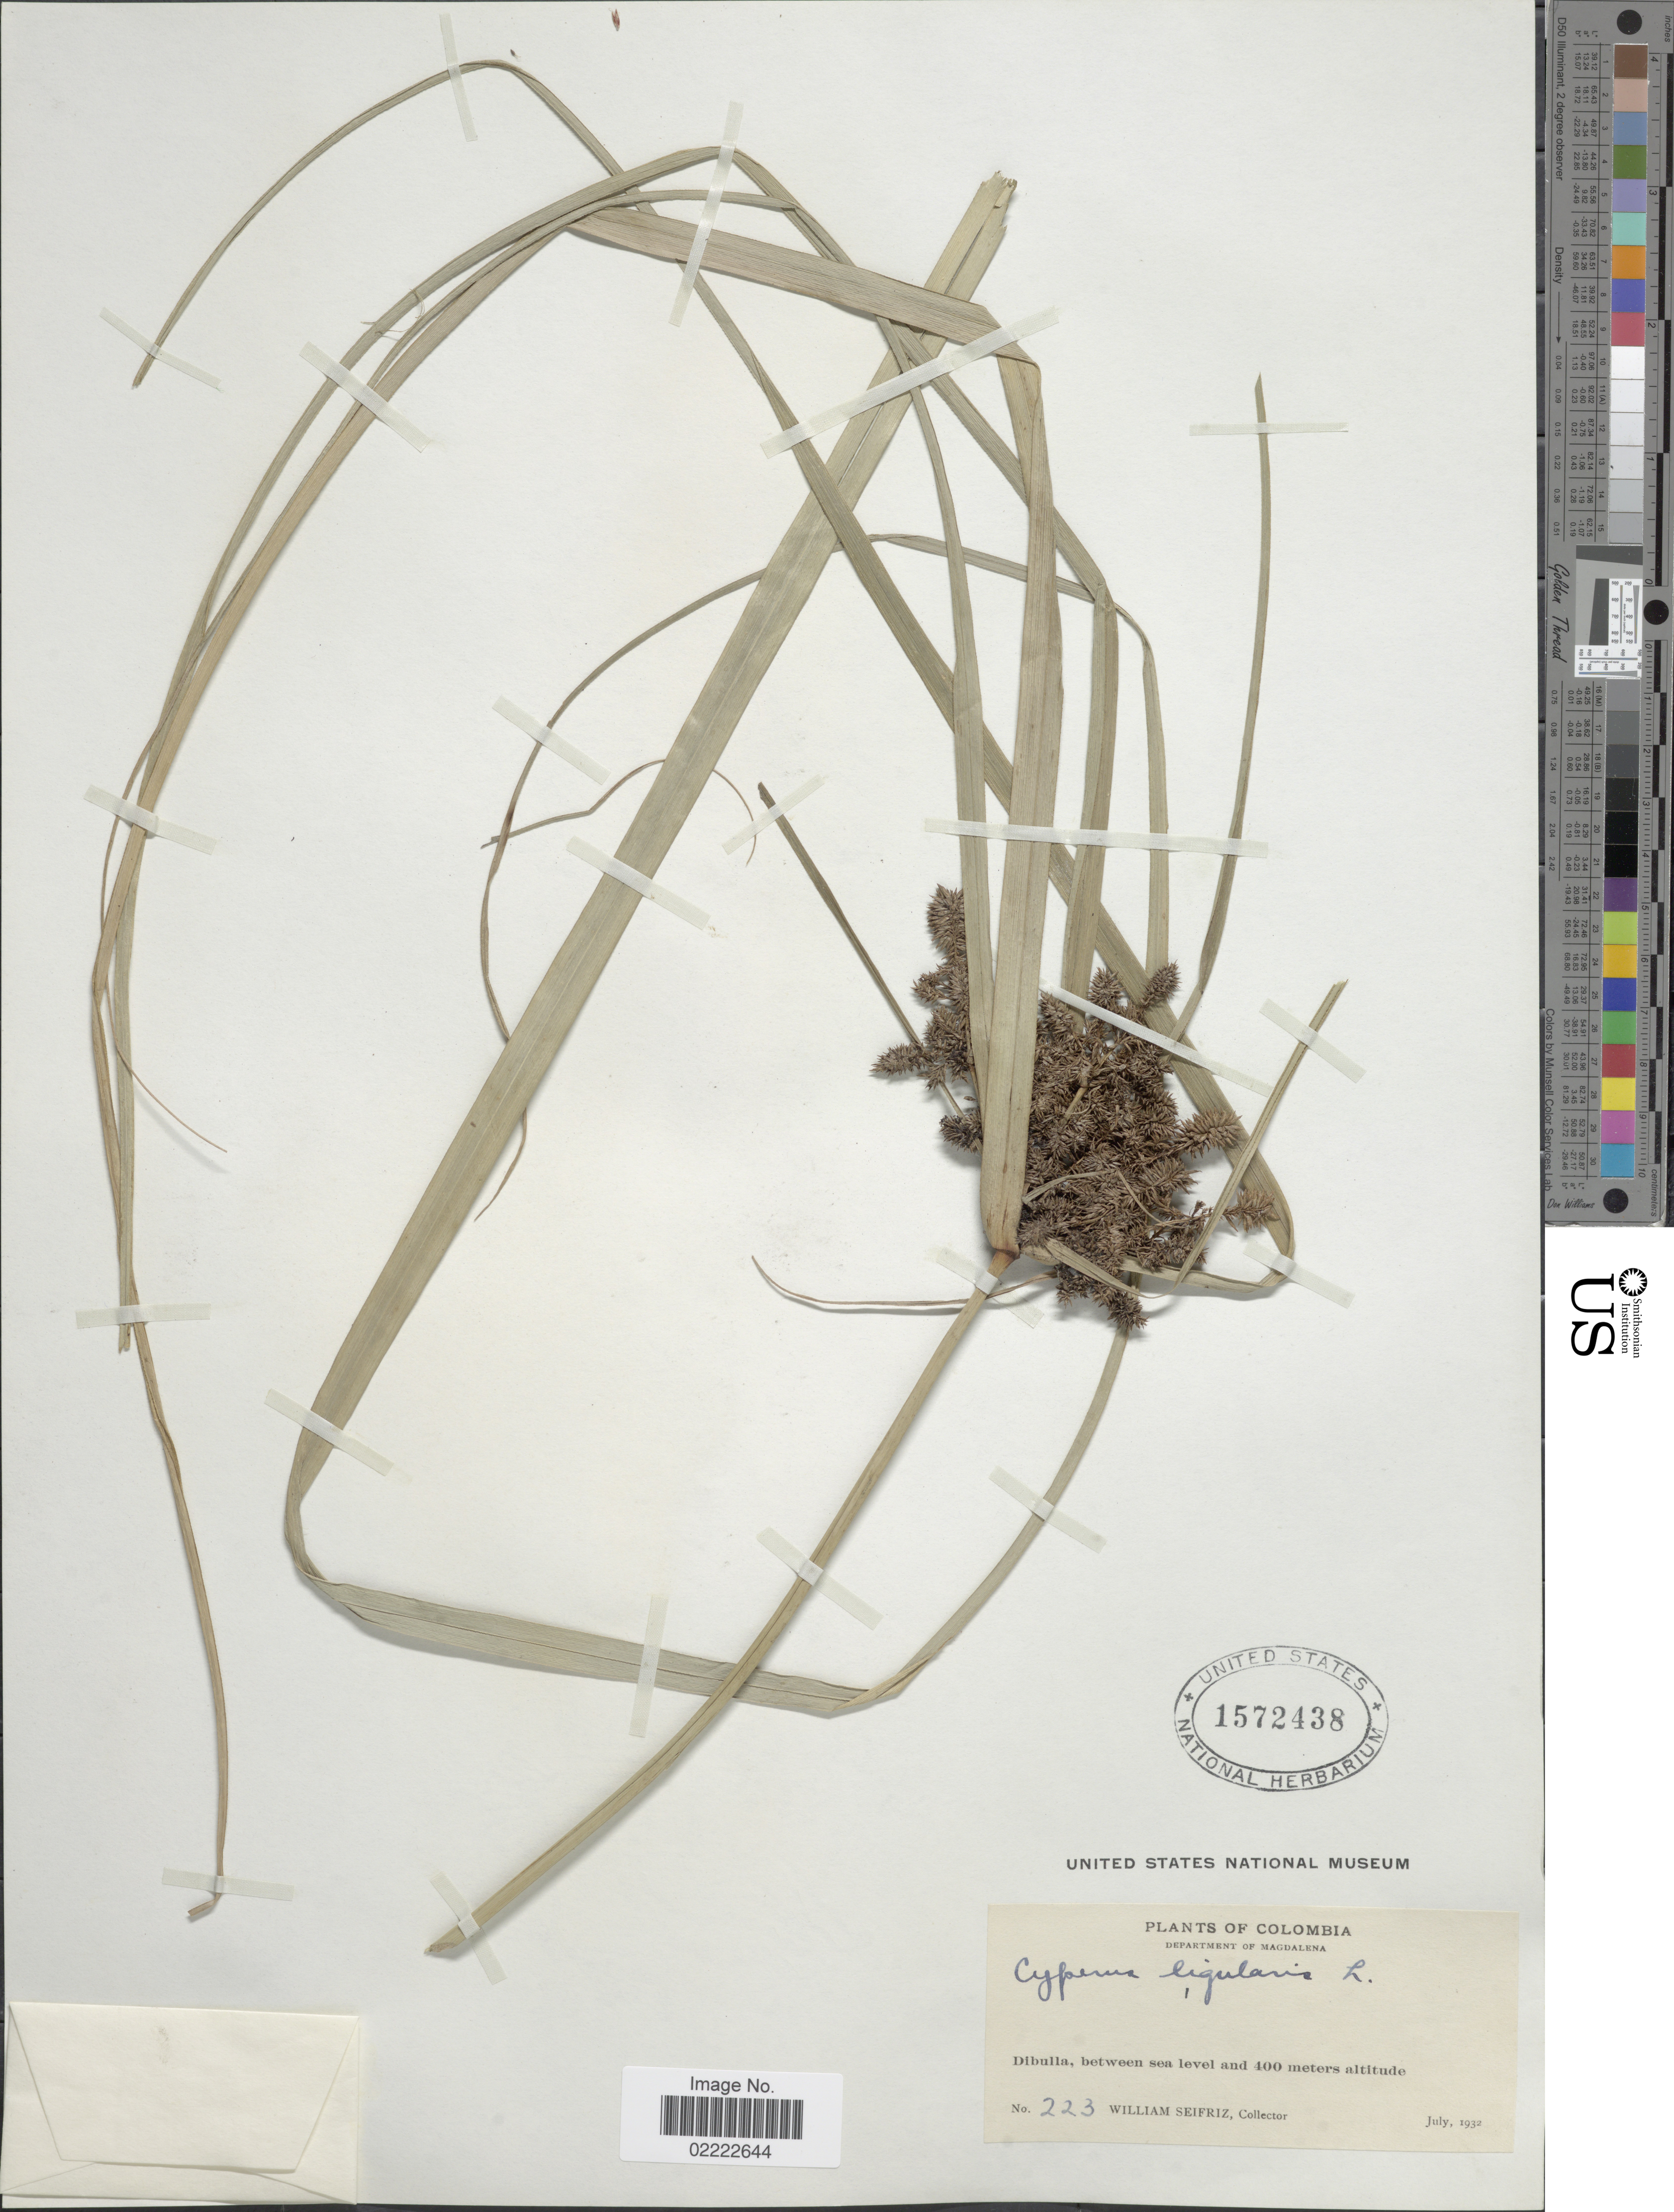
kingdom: Plantae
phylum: Tracheophyta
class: Liliopsida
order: Poales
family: Cyperaceae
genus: Cyperus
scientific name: Cyperus ligularis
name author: L.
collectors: W. Seifriz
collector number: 223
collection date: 1932-07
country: Colombia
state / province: Magdalena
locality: Department of Magdalena, Dibulla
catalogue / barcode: US 1572438